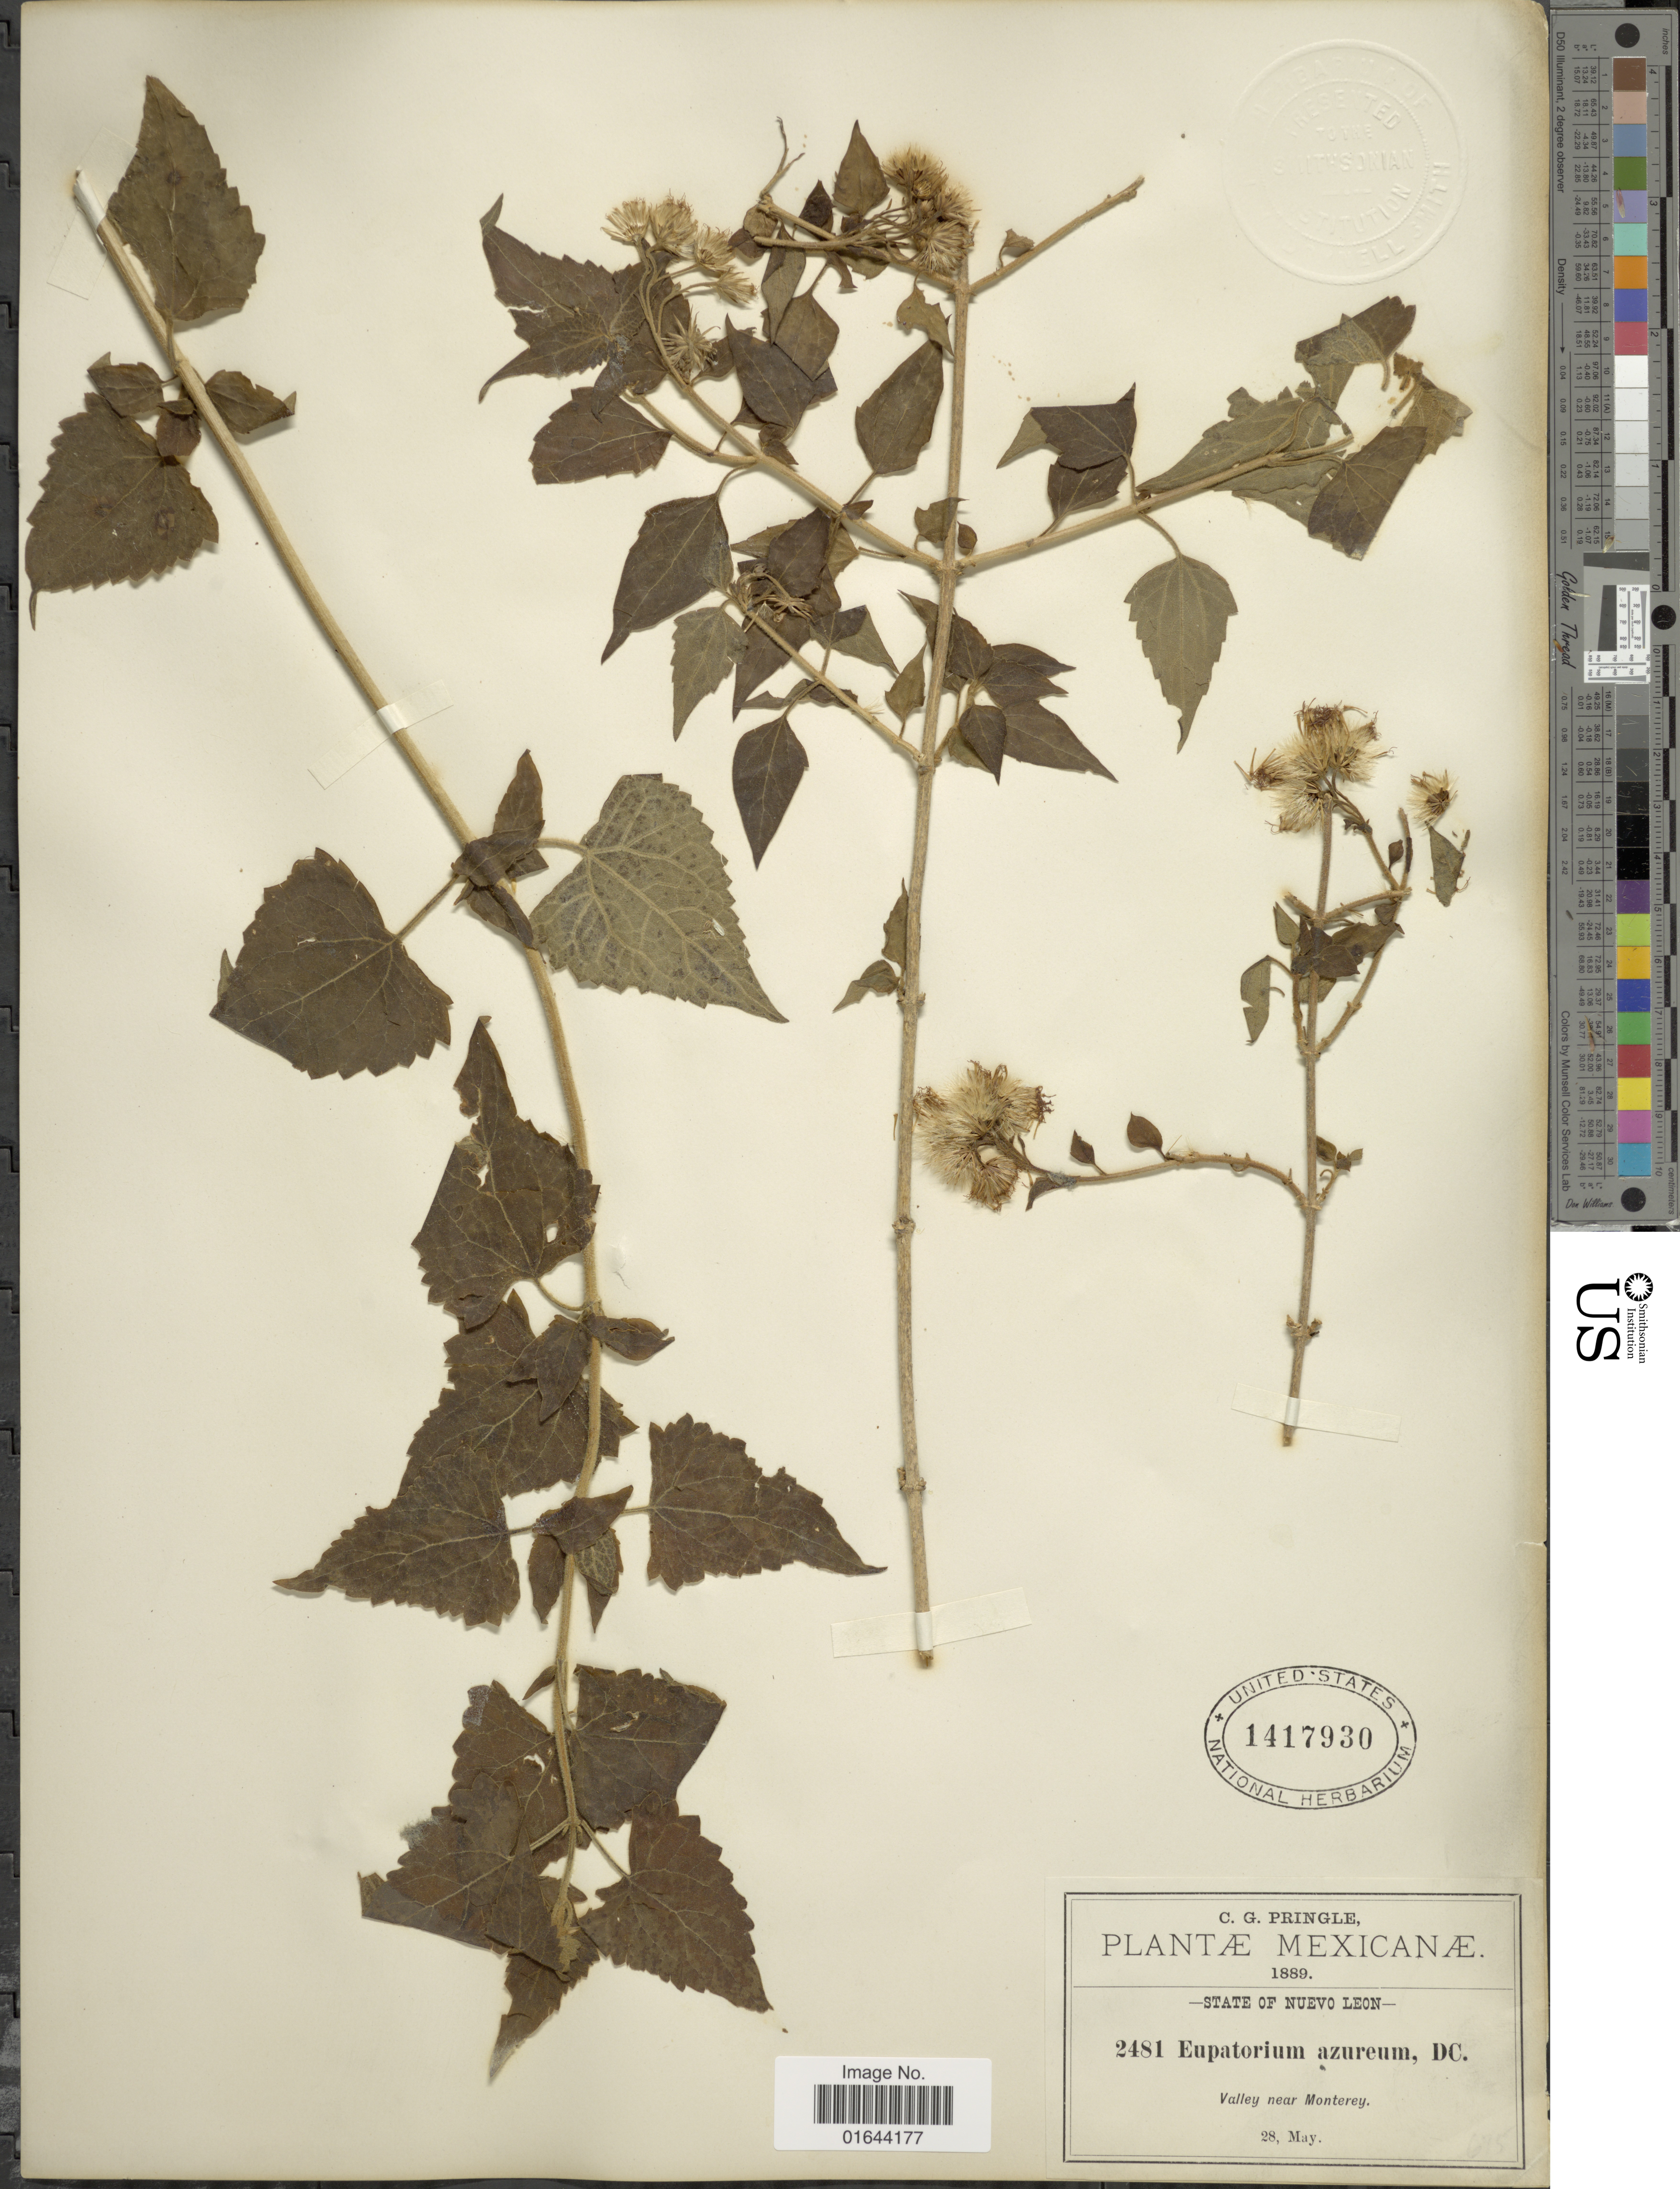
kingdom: Plantae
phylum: Tracheophyta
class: Magnoliopsida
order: Asterales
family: Asteraceae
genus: Tamaulipa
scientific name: Tamaulipa azurea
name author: (DC.) R.M. King & H. Rob.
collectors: C. G. Pringle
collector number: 2481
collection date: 1889-05-28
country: Mexico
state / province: Nuevo León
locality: Mexicanae, Nuevo Leon, valley near Monterey.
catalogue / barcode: US 1417930